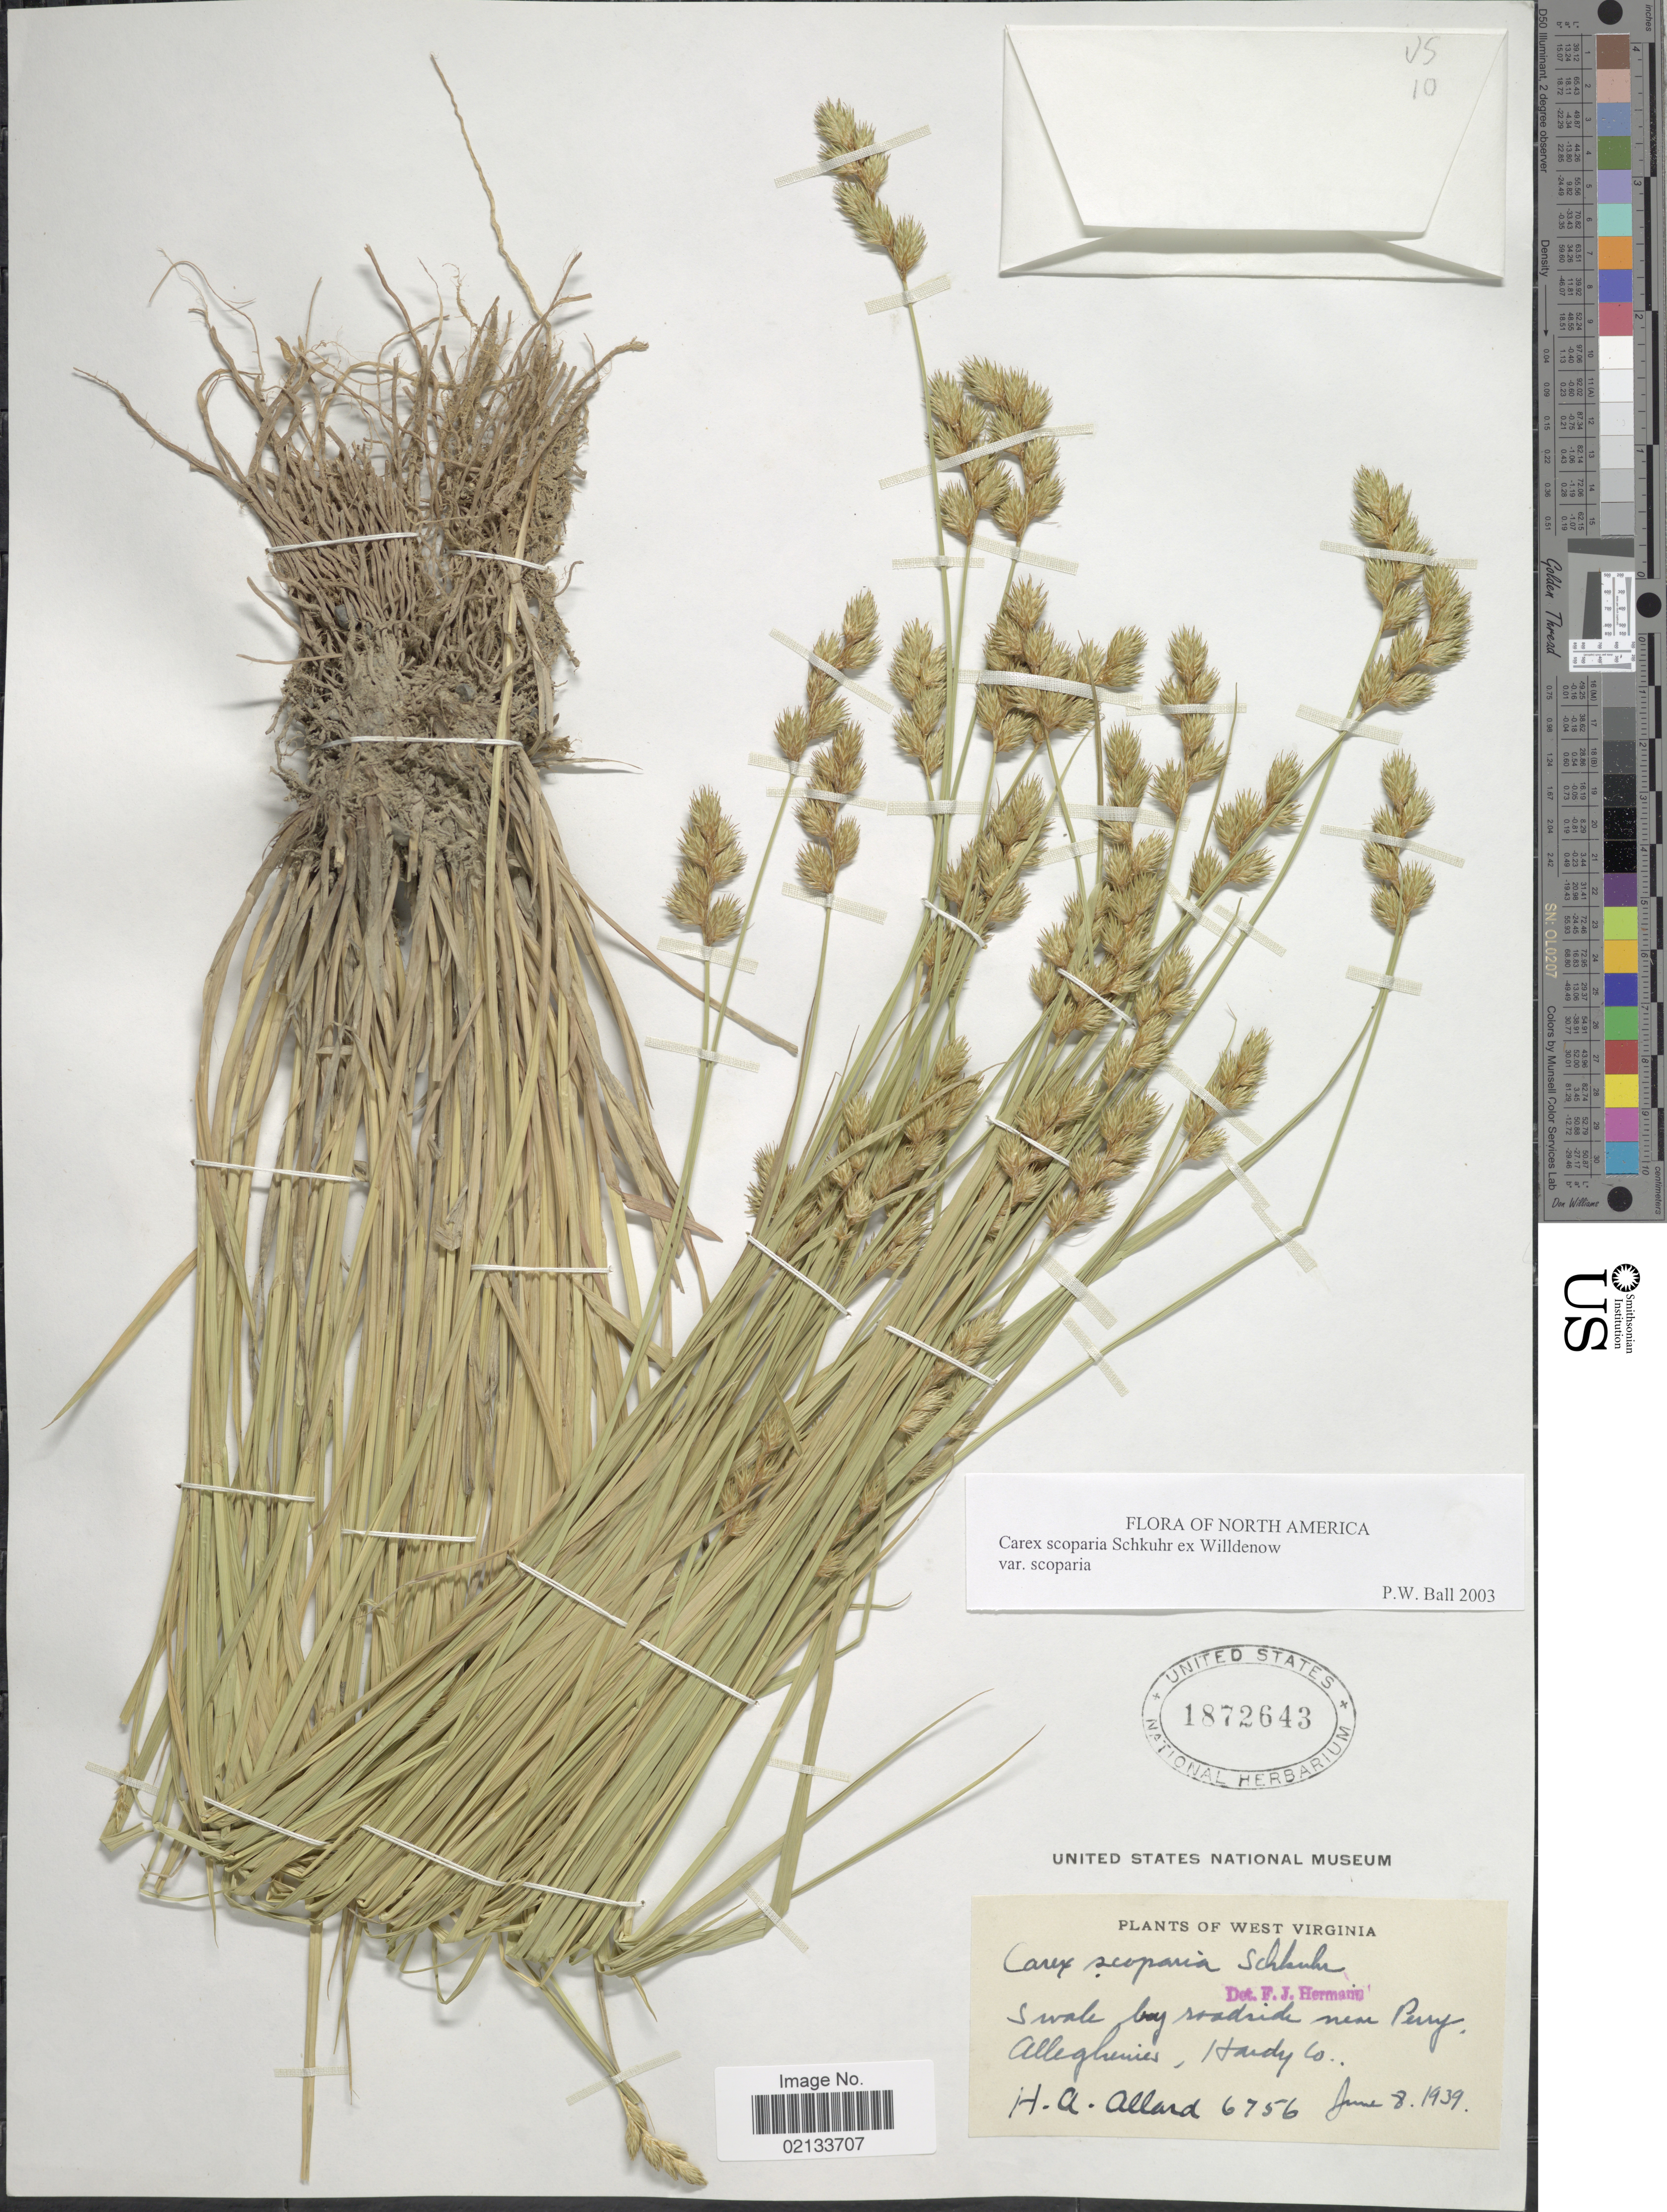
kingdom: Plantae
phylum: Tracheophyta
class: Liliopsida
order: Poales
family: Cyperaceae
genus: Carex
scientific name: Carex scoparia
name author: Schkuhr ex Willd.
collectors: H. A. Allard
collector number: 6756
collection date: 1939-06-08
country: United States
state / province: West Virginia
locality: Swale by roadside near Perry Post Office, Alleghenies, Hardy Co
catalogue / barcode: US 1872643